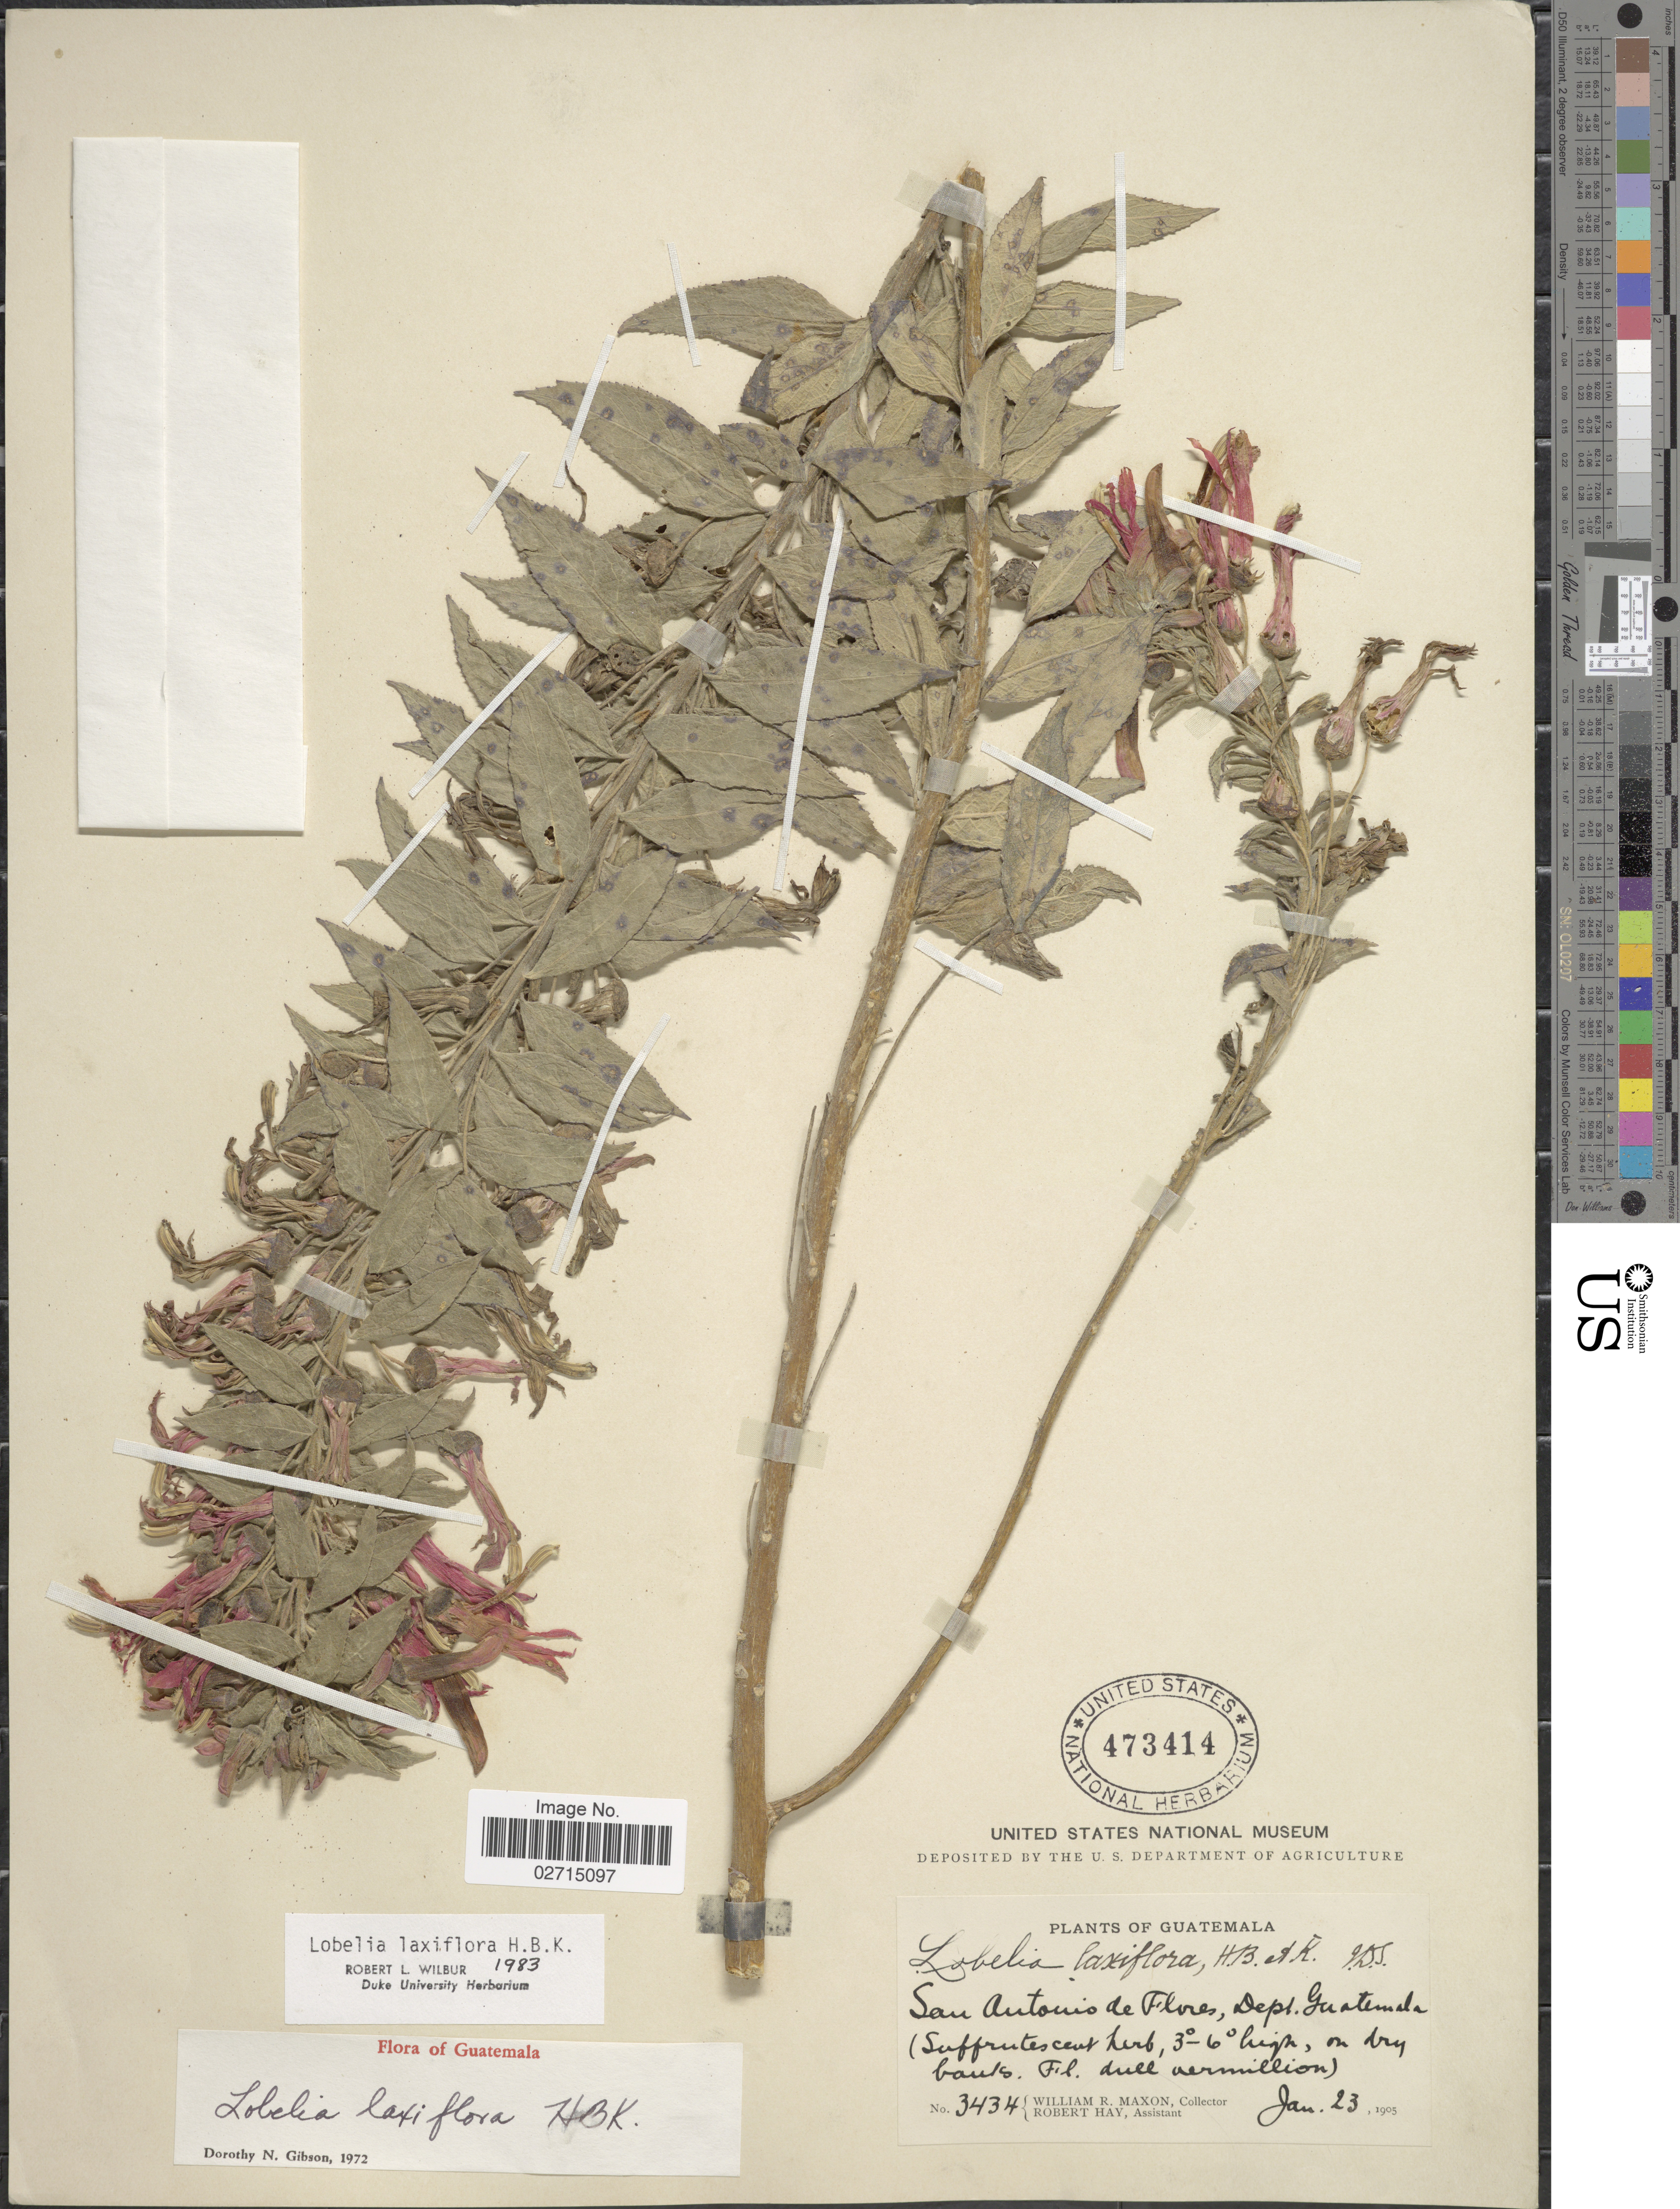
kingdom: Plantae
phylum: Tracheophyta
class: Magnoliopsida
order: Asterales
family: Campanulaceae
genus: Lobelia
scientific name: Lobelia laxiflora subsp. laxiflora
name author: Kunth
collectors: W. R. Maxon & R. Hay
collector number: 3434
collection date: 1905-01-23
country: Guatemala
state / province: Guatemala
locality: San Antonio de Flores, Dept. Guatemala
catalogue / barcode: US 473414